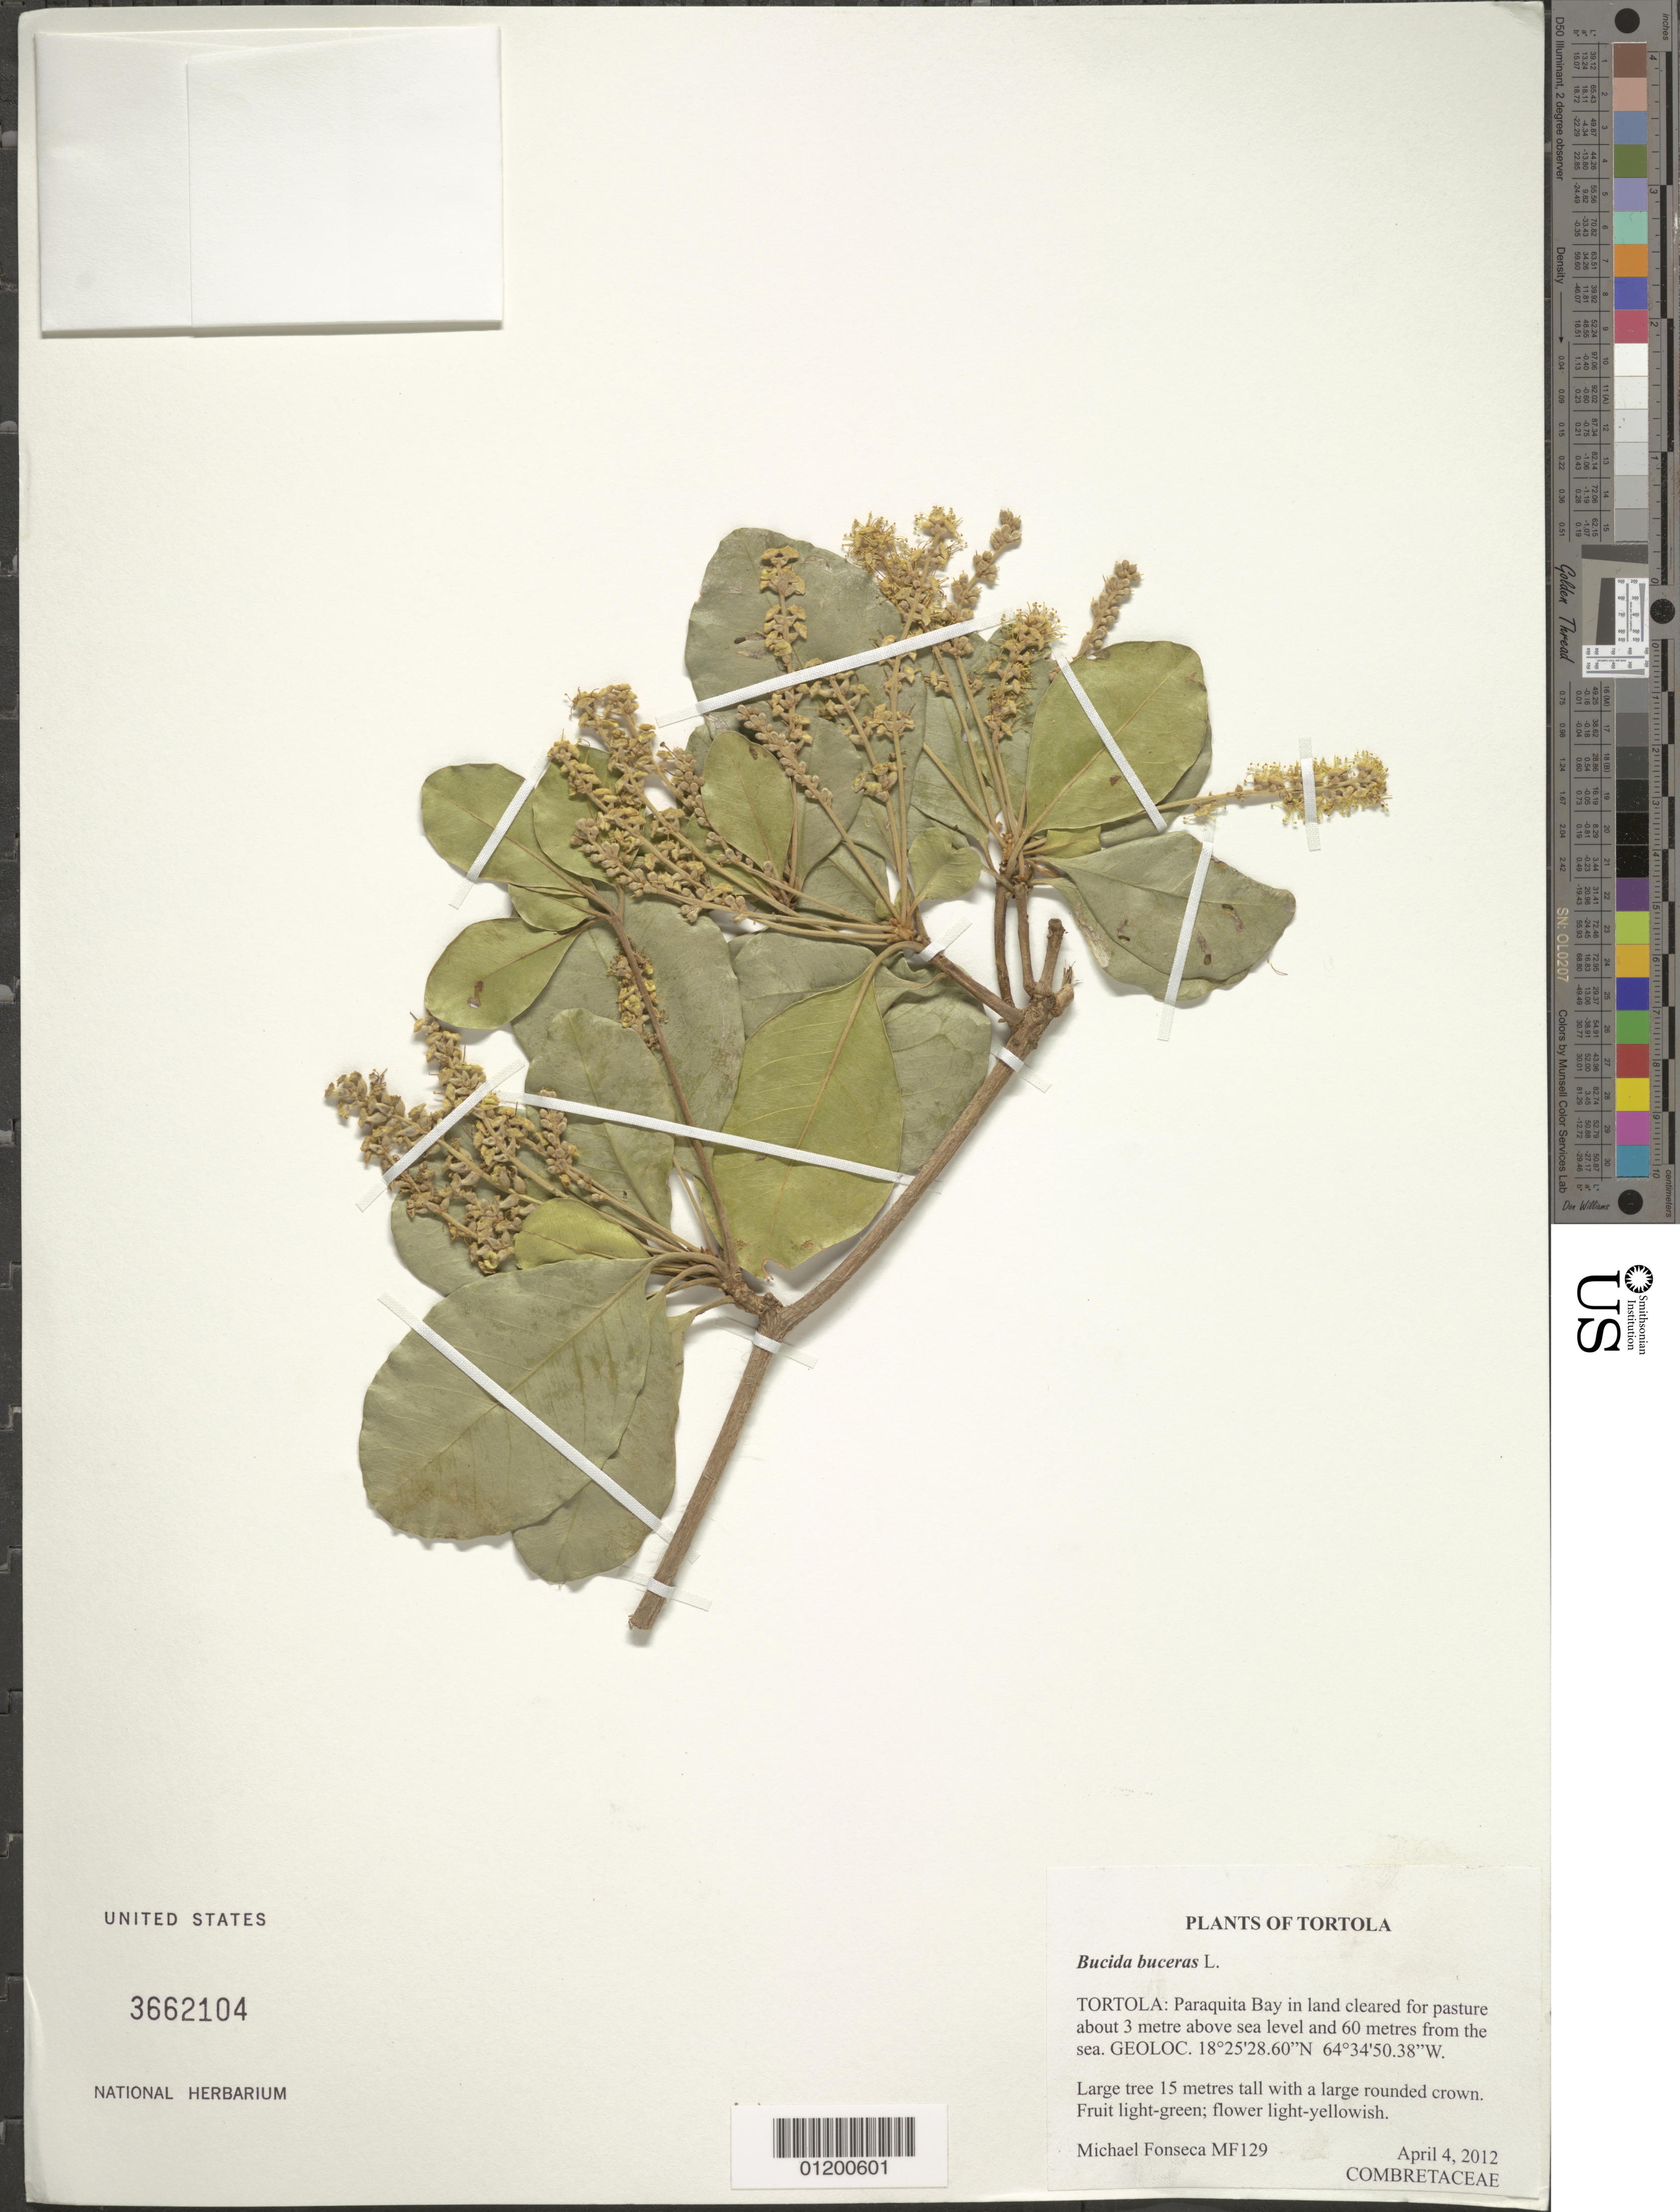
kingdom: Plantae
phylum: Tracheophyta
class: Magnoliopsida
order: Myrtales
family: Combretaceae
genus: Terminalia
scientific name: Terminalia buceras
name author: (L.) C. Wright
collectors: M. Fonseca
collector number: MF129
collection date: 2012-04-04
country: Puerto Rico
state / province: Tortola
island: Puerto Rico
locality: Paraquita Bay in land cleared for pasture.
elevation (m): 3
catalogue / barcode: US 3662104